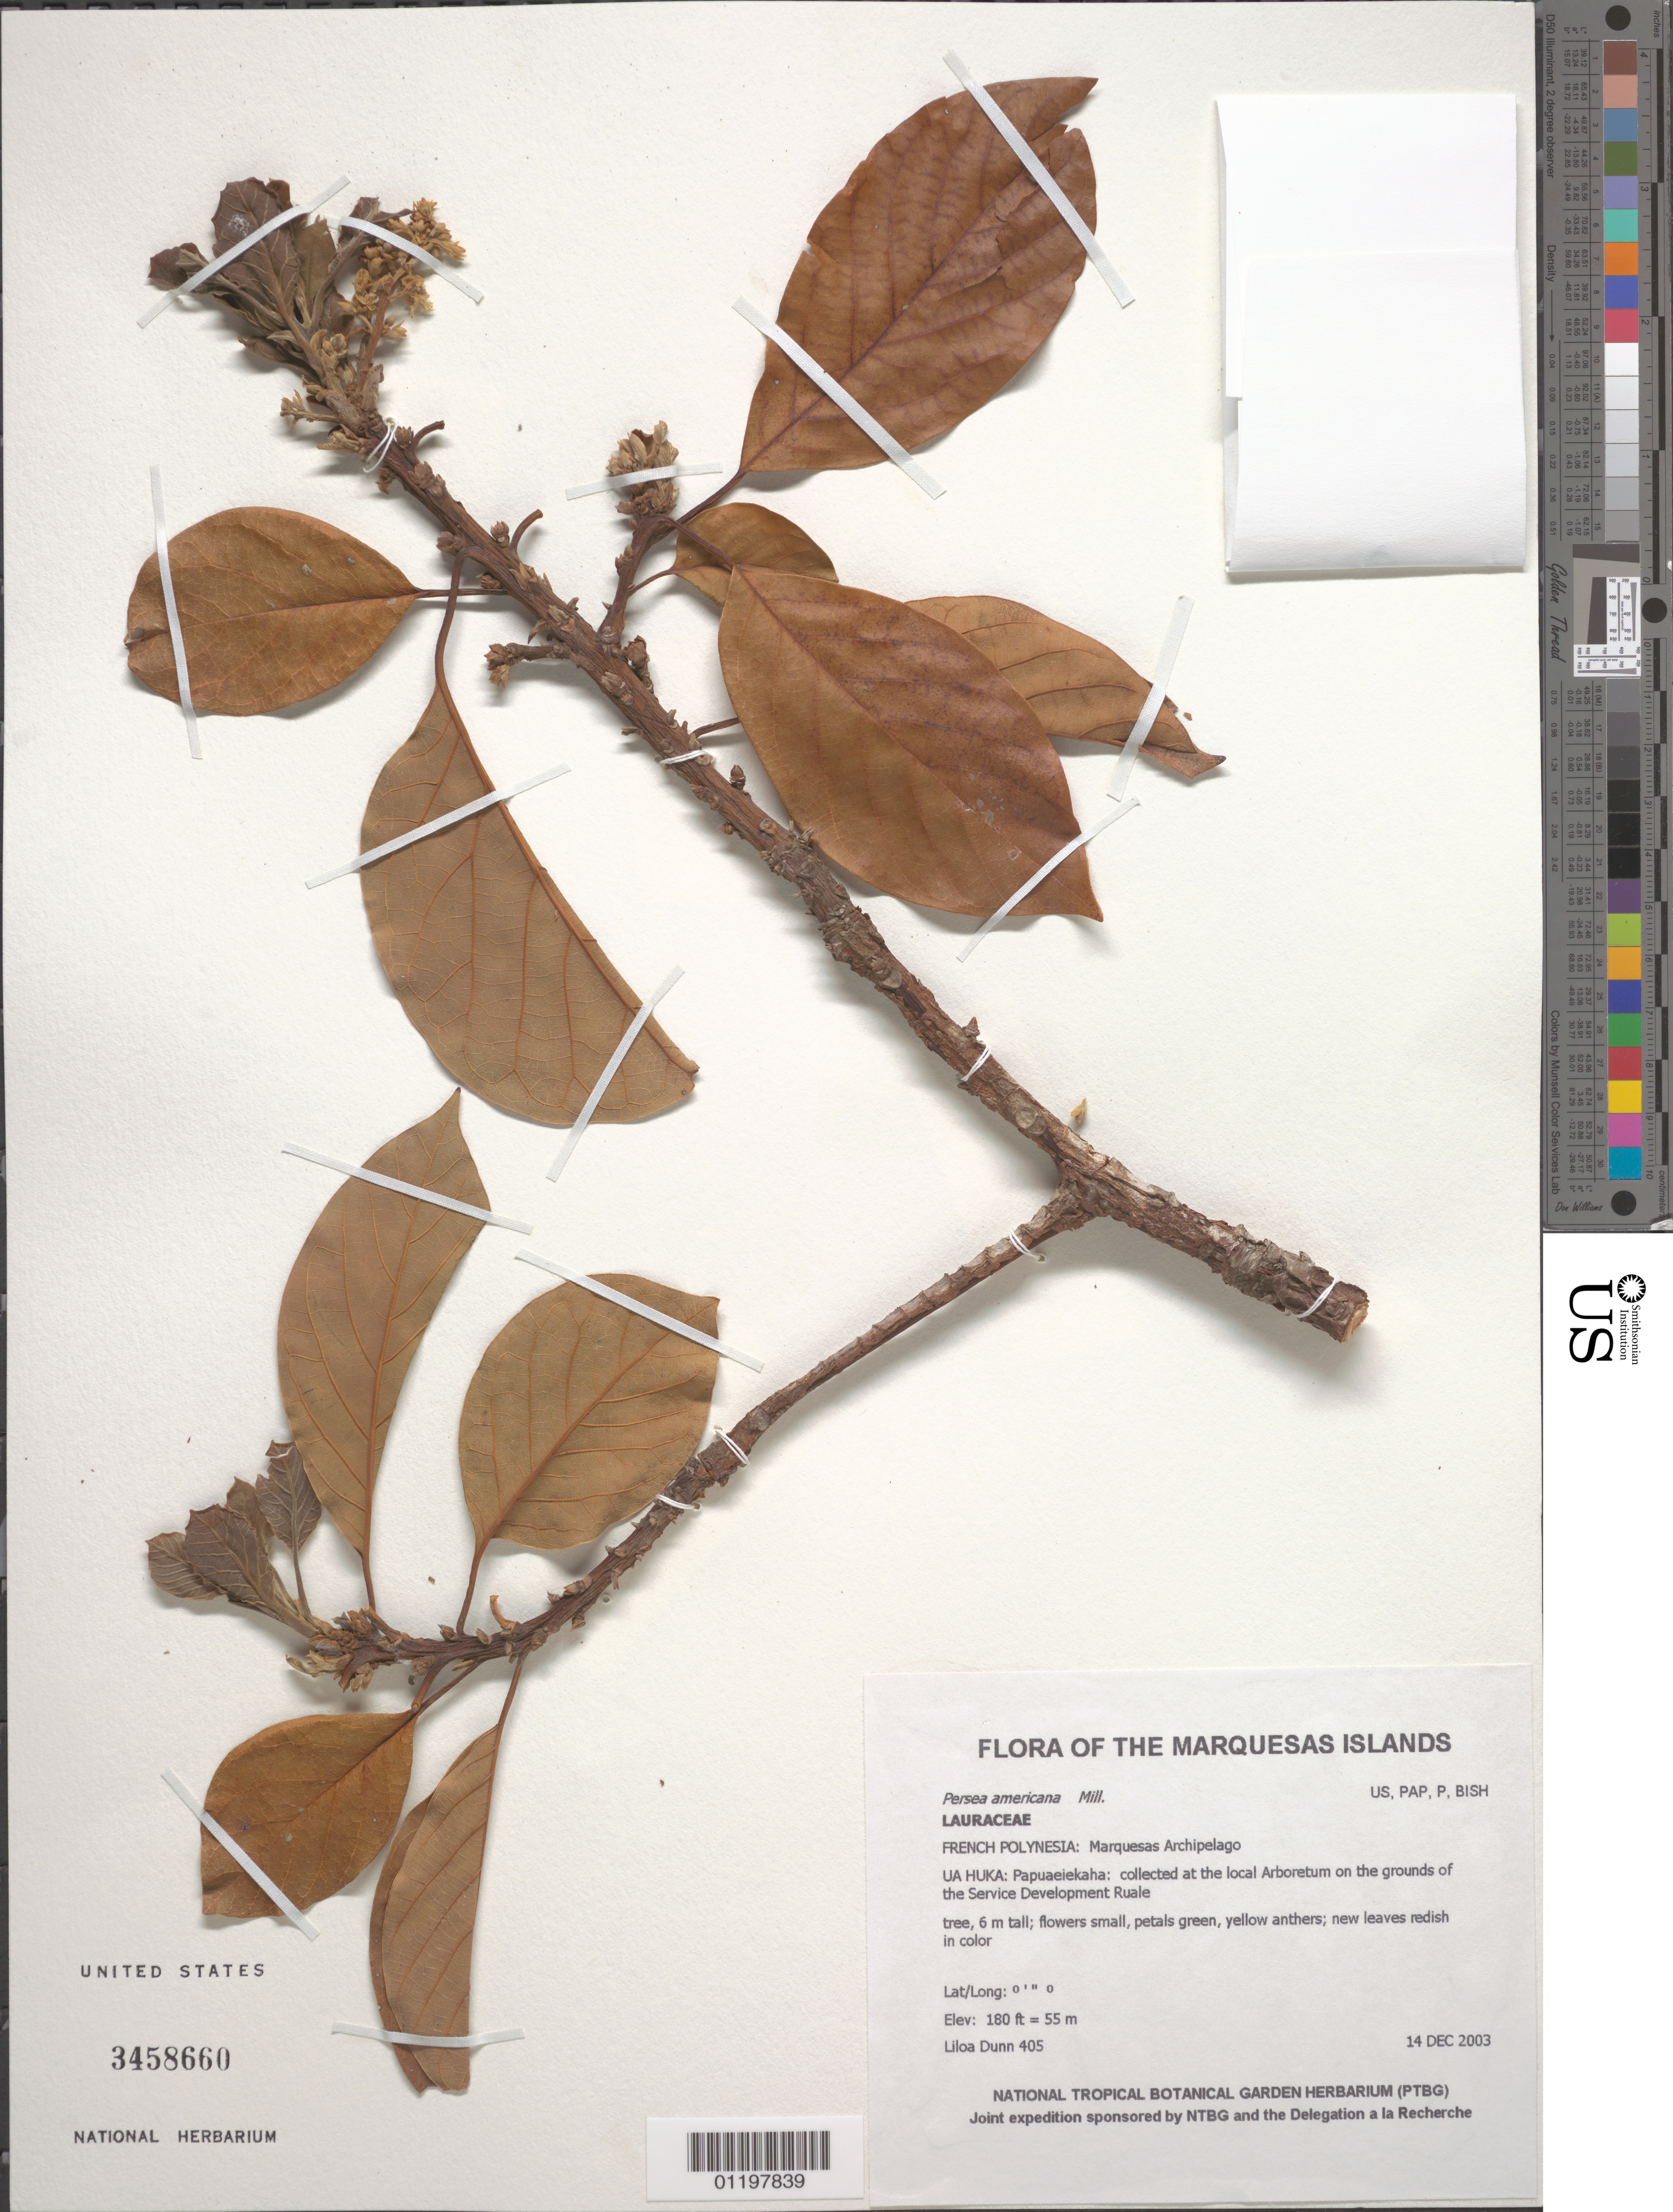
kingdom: Plantae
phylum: Tracheophyta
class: Magnoliopsida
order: Laurales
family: Lauraceae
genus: Persea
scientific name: Persea americana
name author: Mill.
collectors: L. Dunn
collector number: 405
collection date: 2003-12-14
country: French Polynesia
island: Ua Huka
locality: Papuaeiekaha: collected at the local Arboretum on the grounds of the Service Development Ruale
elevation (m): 55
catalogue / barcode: US 3458660